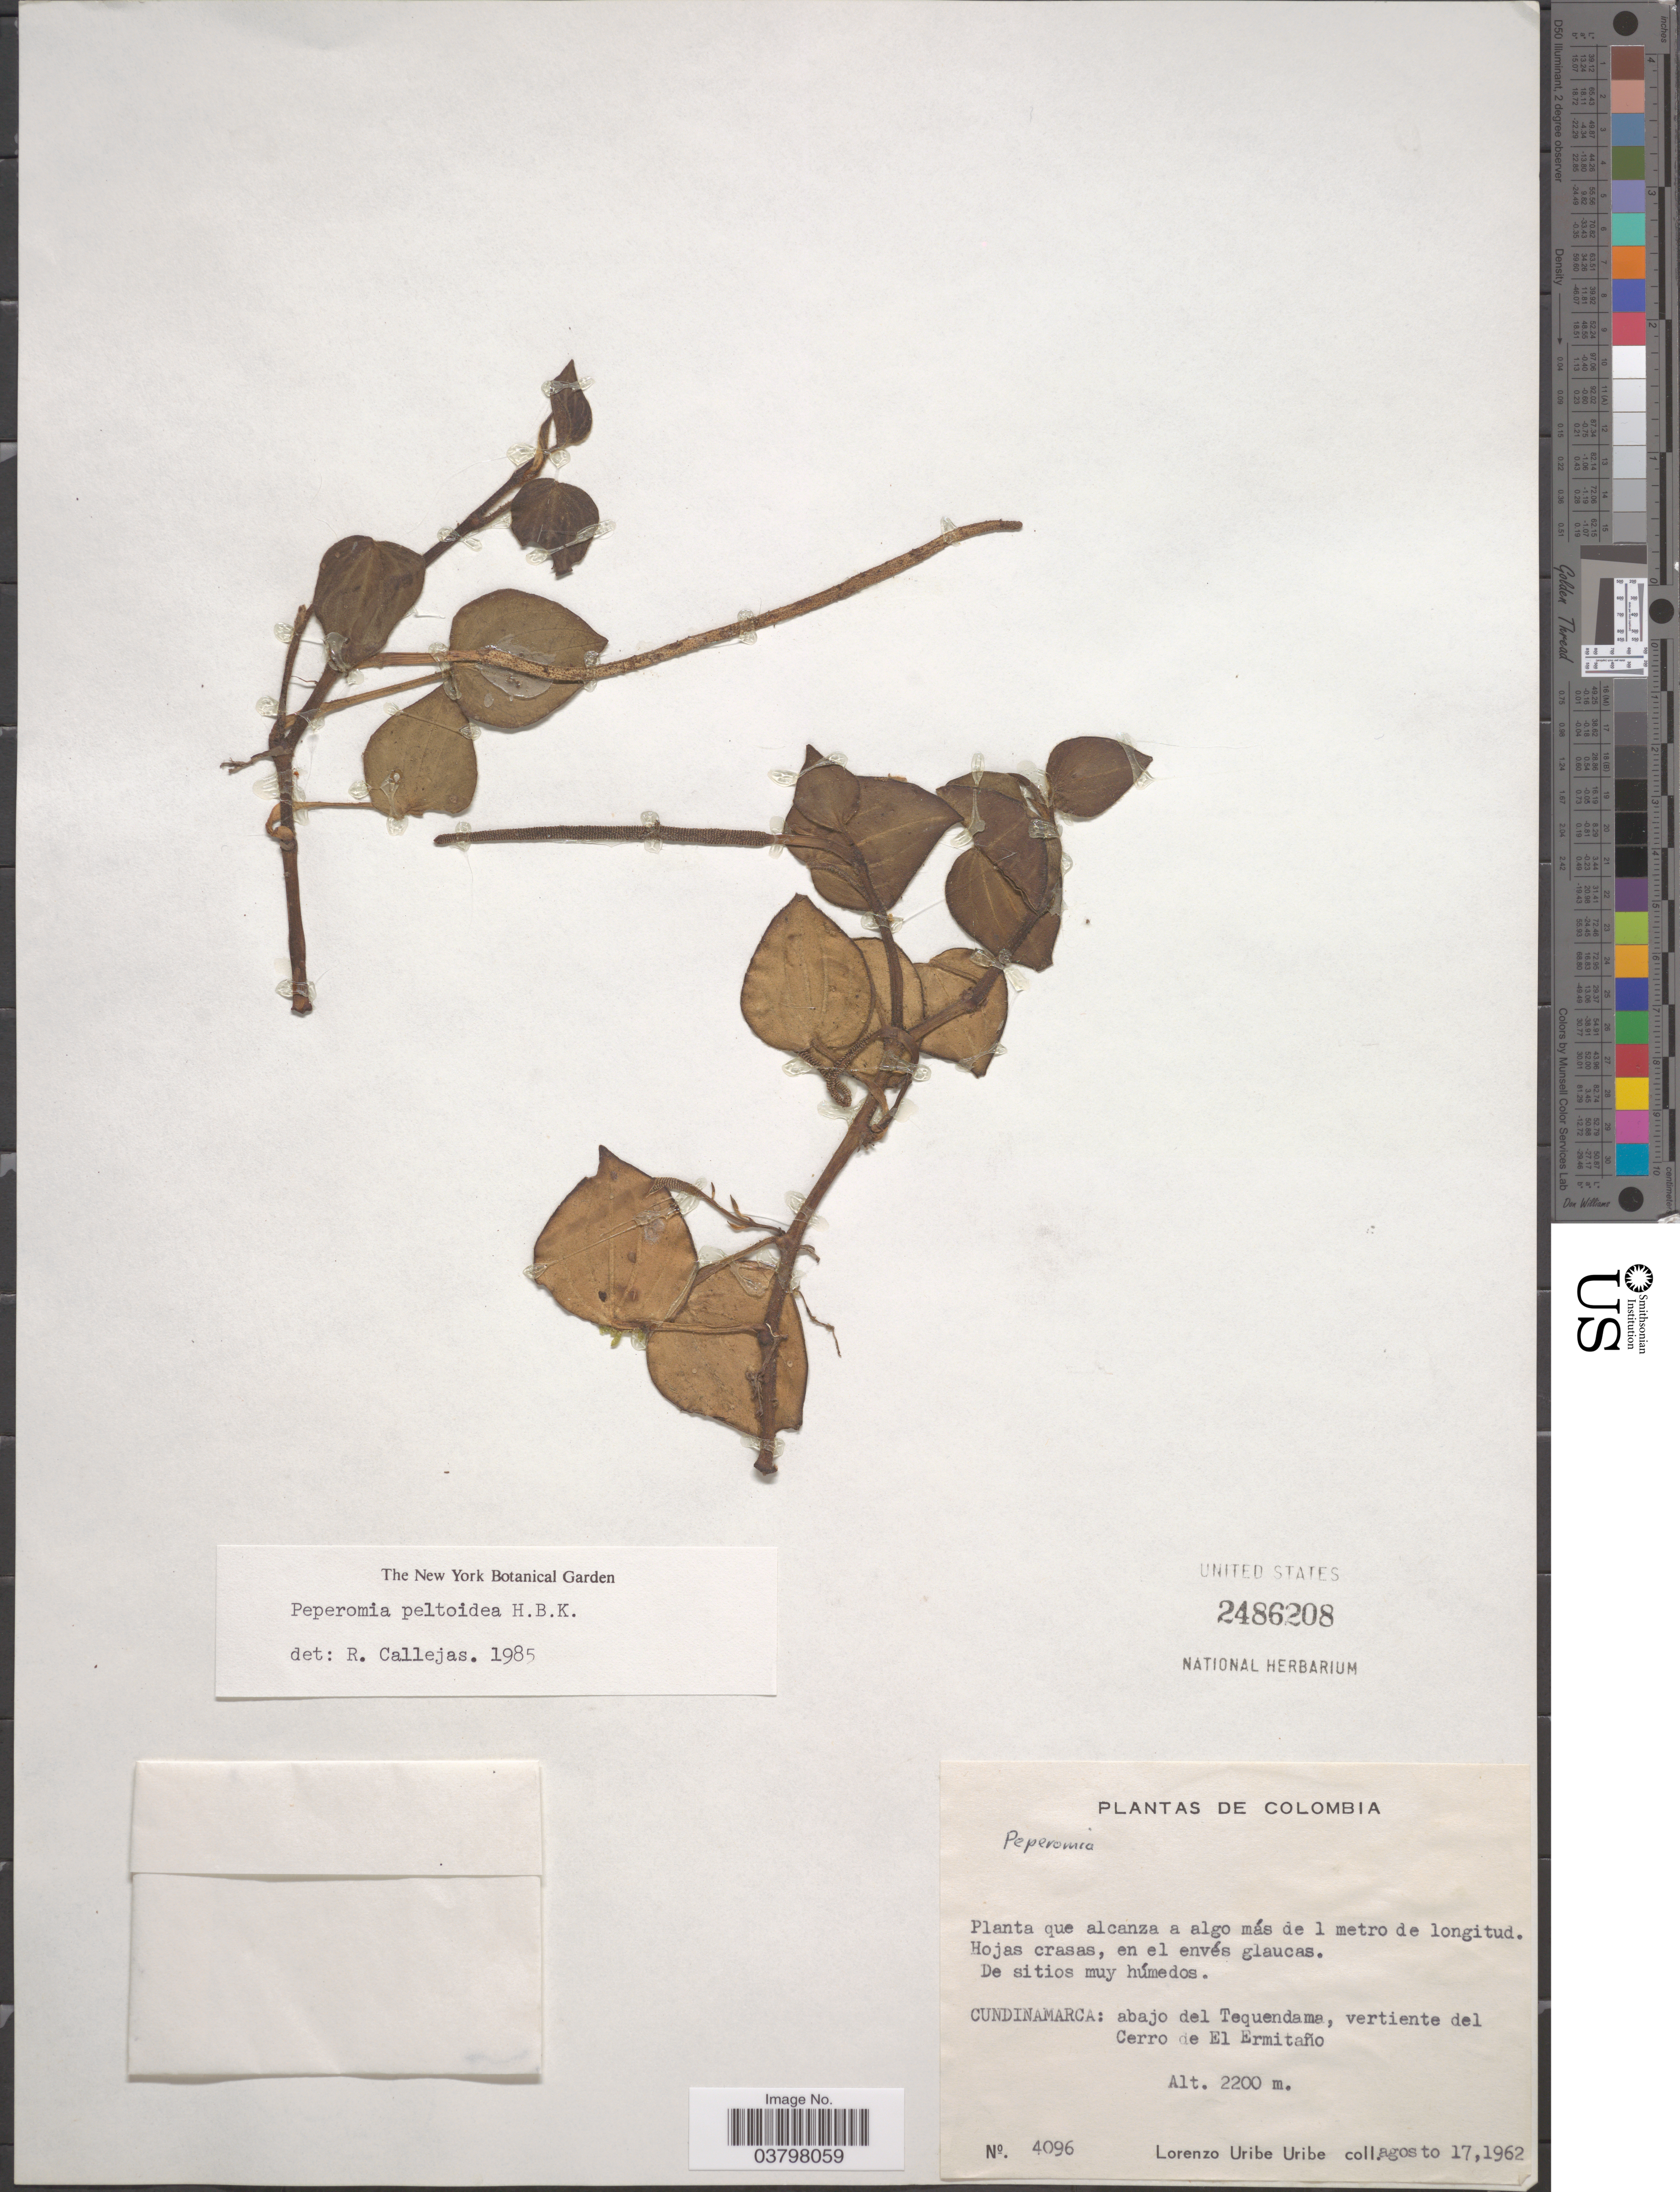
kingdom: Plantae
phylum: Tracheophyta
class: Magnoliopsida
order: Piperales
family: Piperaceae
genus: Peperomia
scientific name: Peperomia peltoidea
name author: Kunth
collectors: L. Uribe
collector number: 4096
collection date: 1962-08-17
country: Colombia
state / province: Cundinamarca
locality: Abajo del Tequendama, vertiente del Cerro de El Ermitaño.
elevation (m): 2200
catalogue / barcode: US 2486208